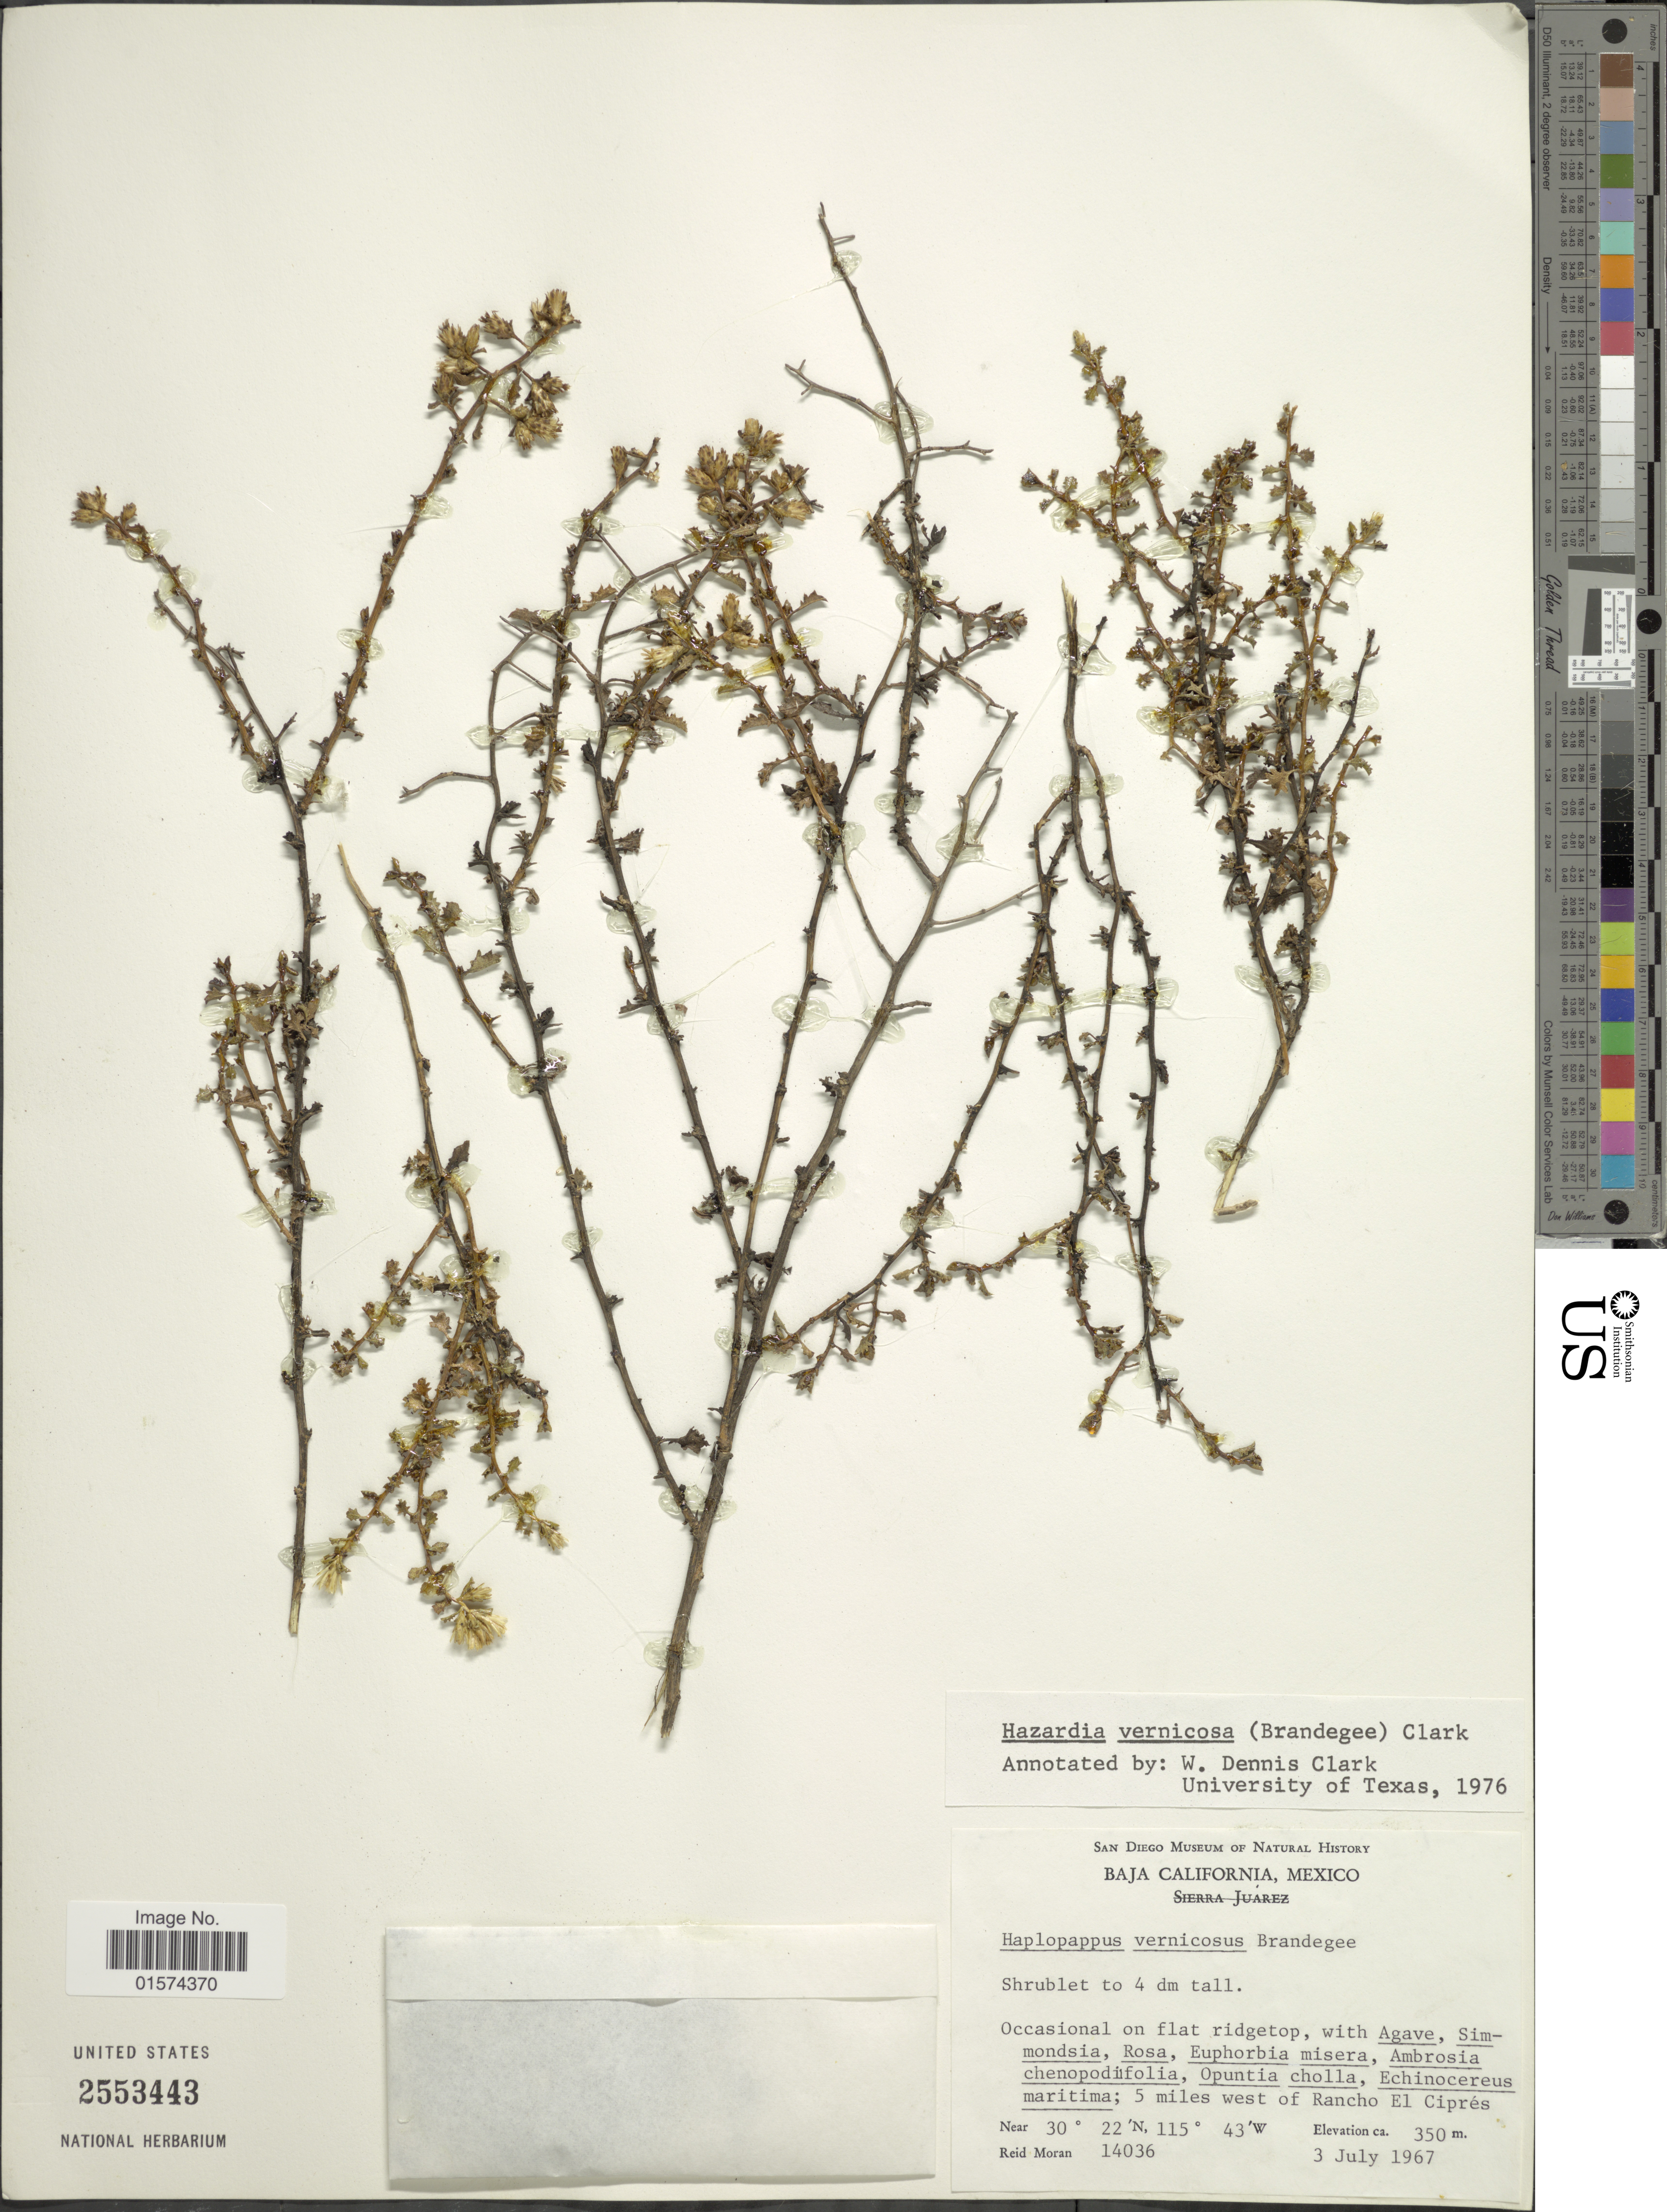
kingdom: Plantae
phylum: Tracheophyta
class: Magnoliopsida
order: Asterales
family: Asteraceae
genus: Hazardia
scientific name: Hazardia vernicosa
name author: (Brandegee) W.D. Clark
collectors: R. V. Moran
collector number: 14036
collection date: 1967-07-03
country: Mexico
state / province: Baja California Sur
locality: Occasional on flat ridgetop, 5 miles west of Rancho El Ciprés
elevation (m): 350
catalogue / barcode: US 2553443